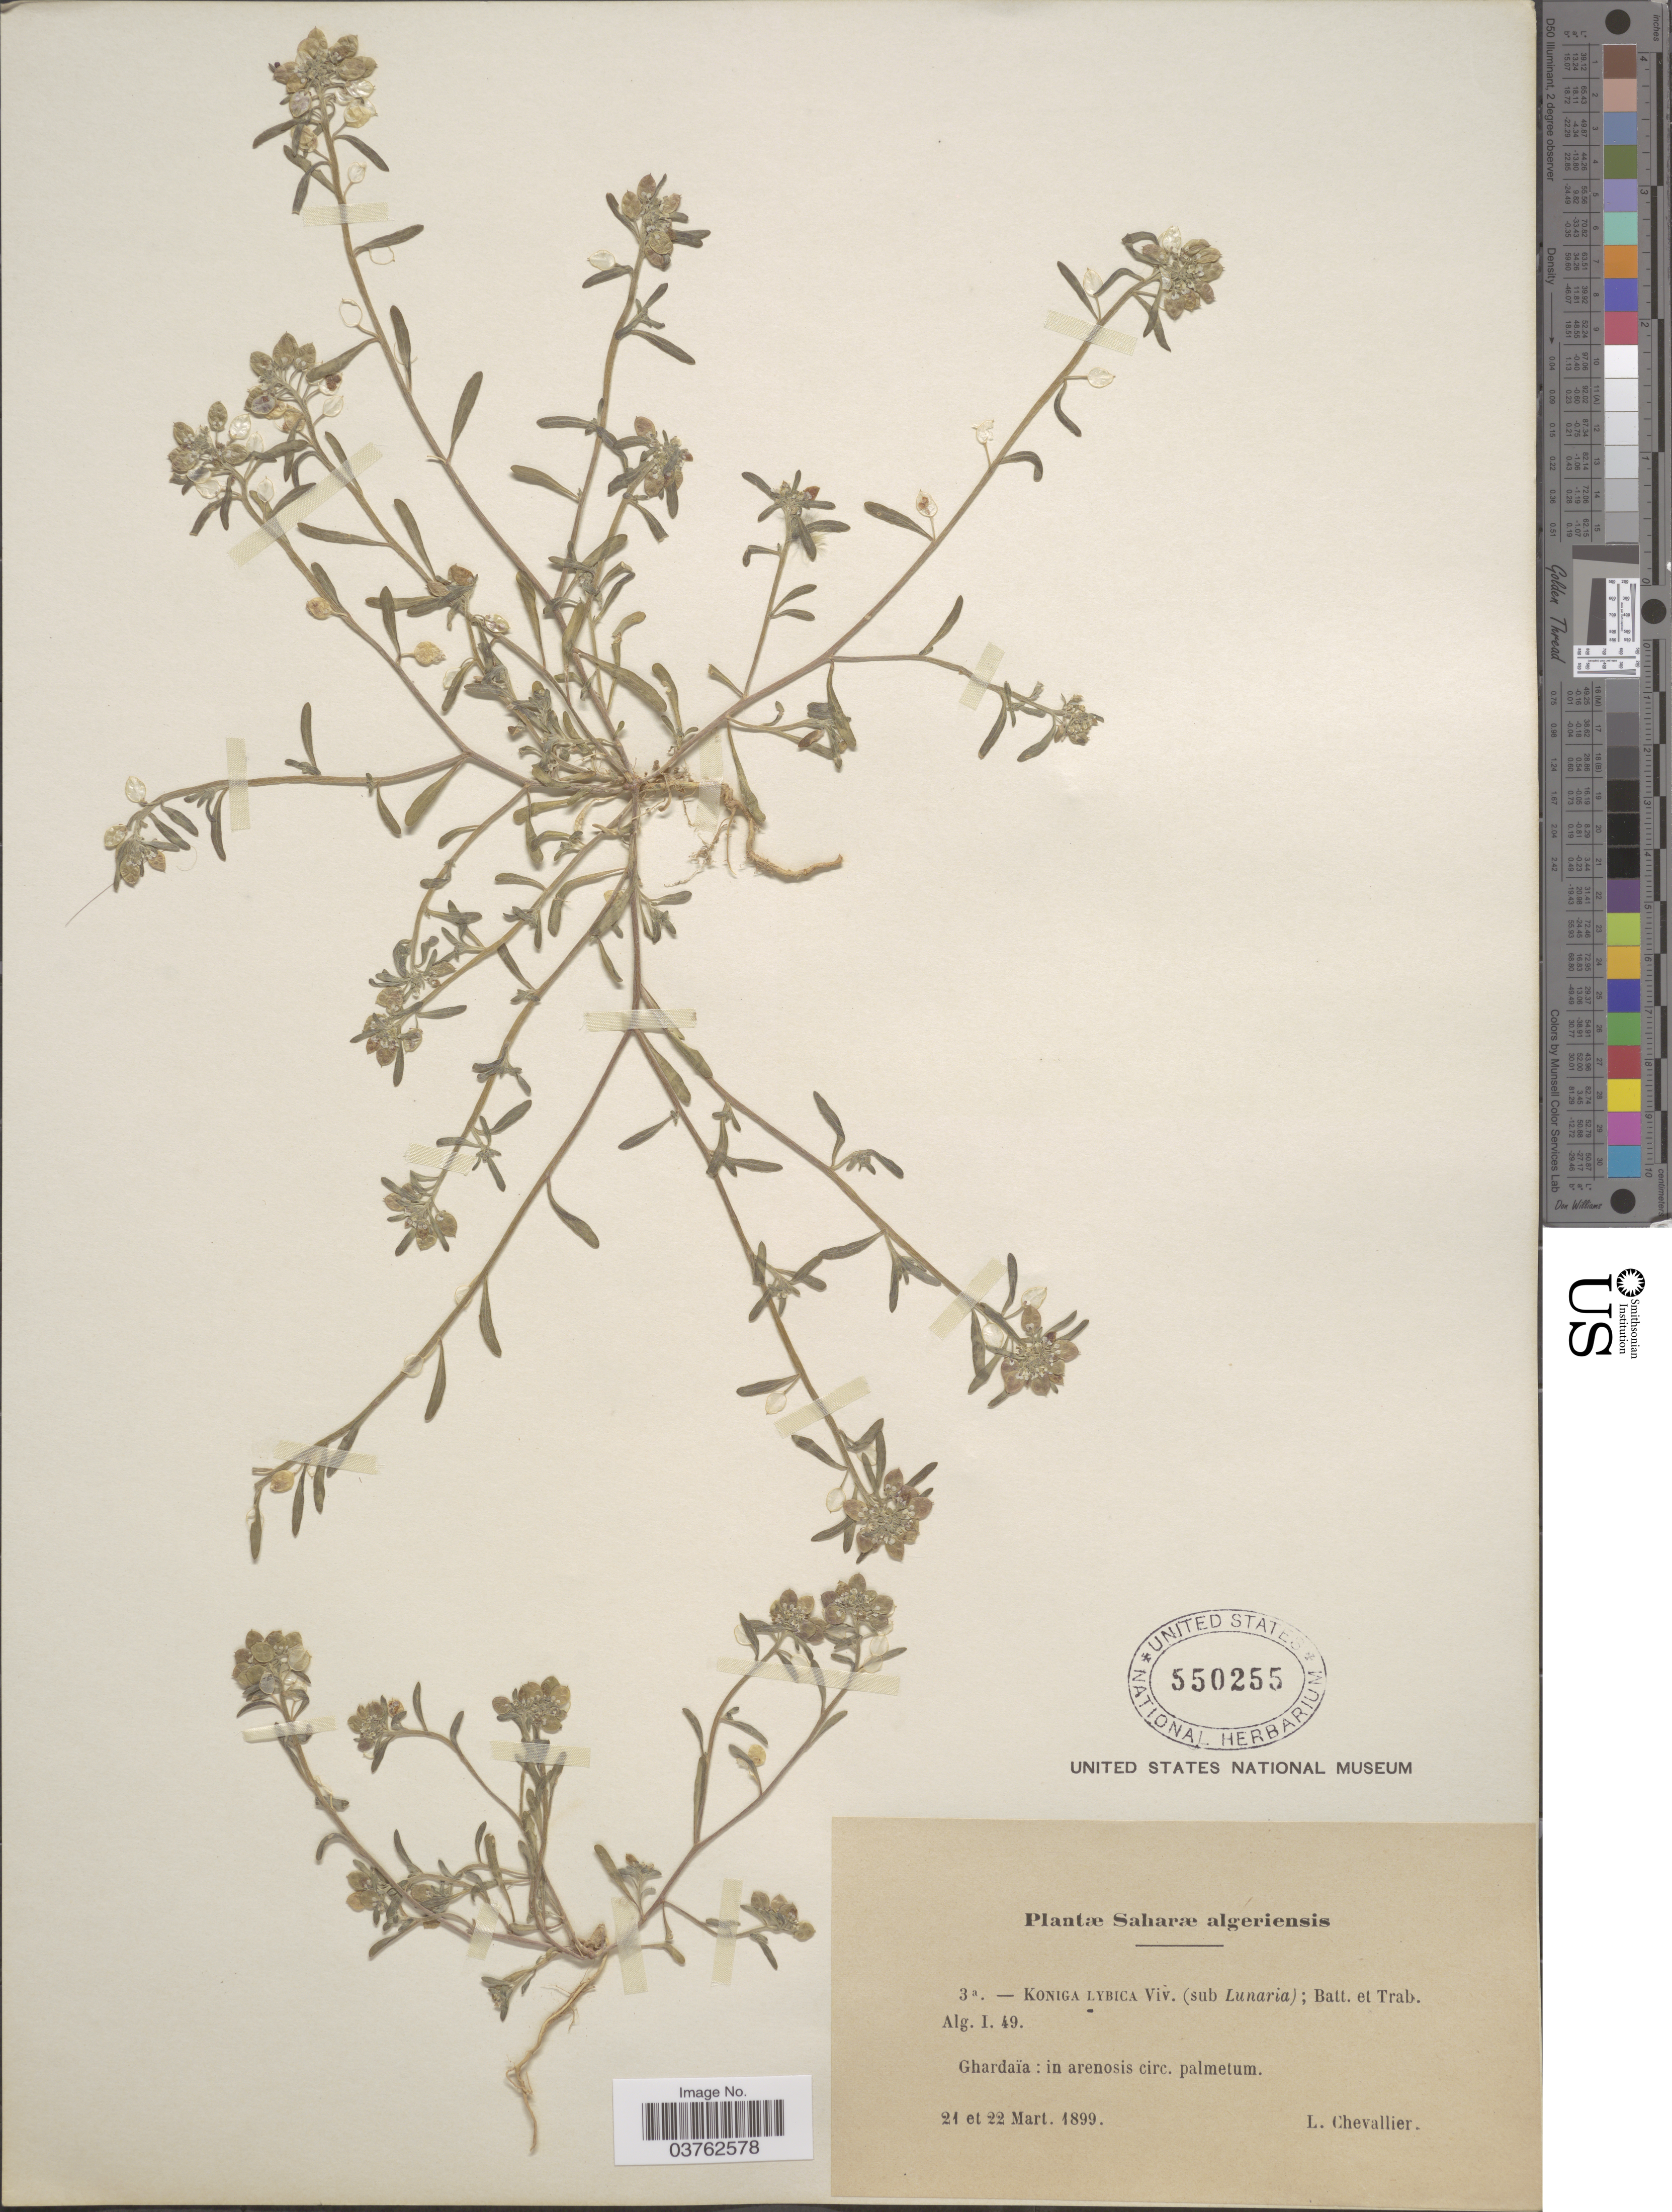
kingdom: Plantae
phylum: Tracheophyta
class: Magnoliopsida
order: Brassicales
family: Brassicaceae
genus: Lobularia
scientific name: Lobularia libyca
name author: (Viv.) Meisn.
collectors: L. Chevallier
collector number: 3a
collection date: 1899-03-21/1899-03-22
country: Algeria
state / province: Ghardaïa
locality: Saharæ algeriensis. Ghardaïa: in arenosis circ. palmetum.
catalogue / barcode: US 550255